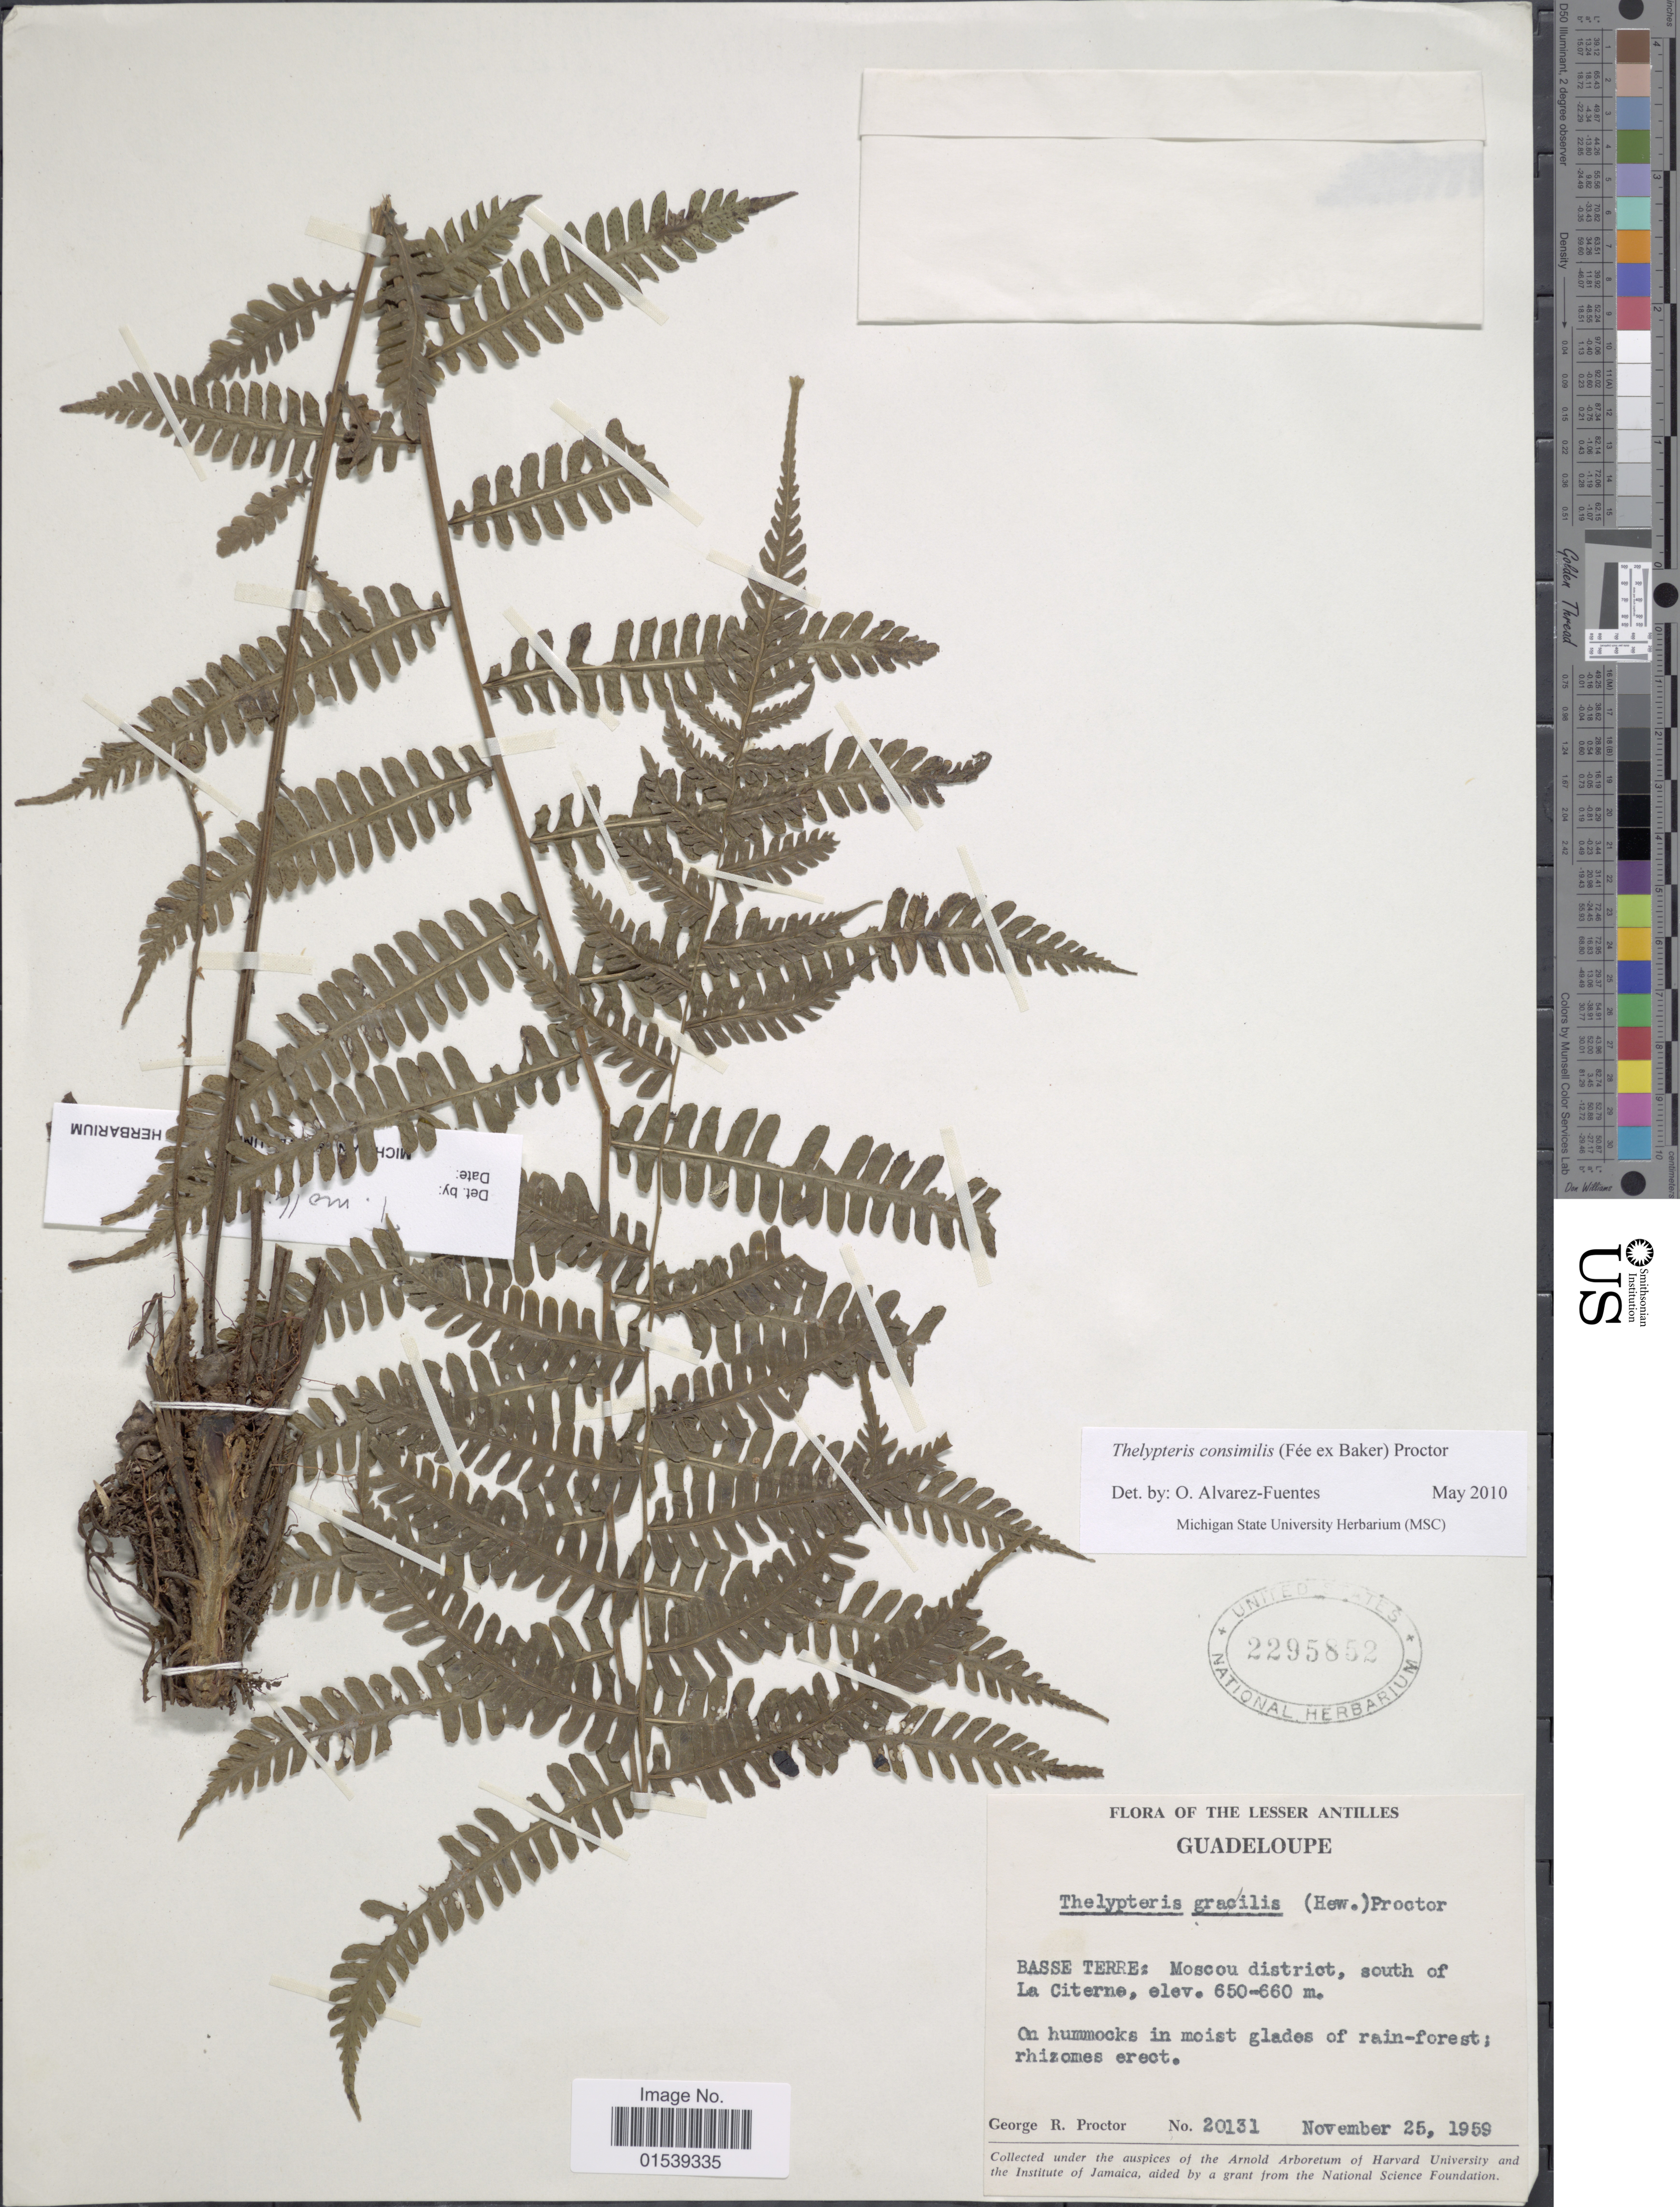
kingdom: Plantae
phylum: Tracheophyta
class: Polypodiopsida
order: Polypodiales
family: Thelypteridaceae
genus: Amauropelta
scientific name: Amauropelta gracilis ined. 2015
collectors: G. R. Proctor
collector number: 20131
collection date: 1959-11-25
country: Guadeloupe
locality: Lesser Antlles, Basse Terre: Moscou district, south of La Citerne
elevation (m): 650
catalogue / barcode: US 2295852